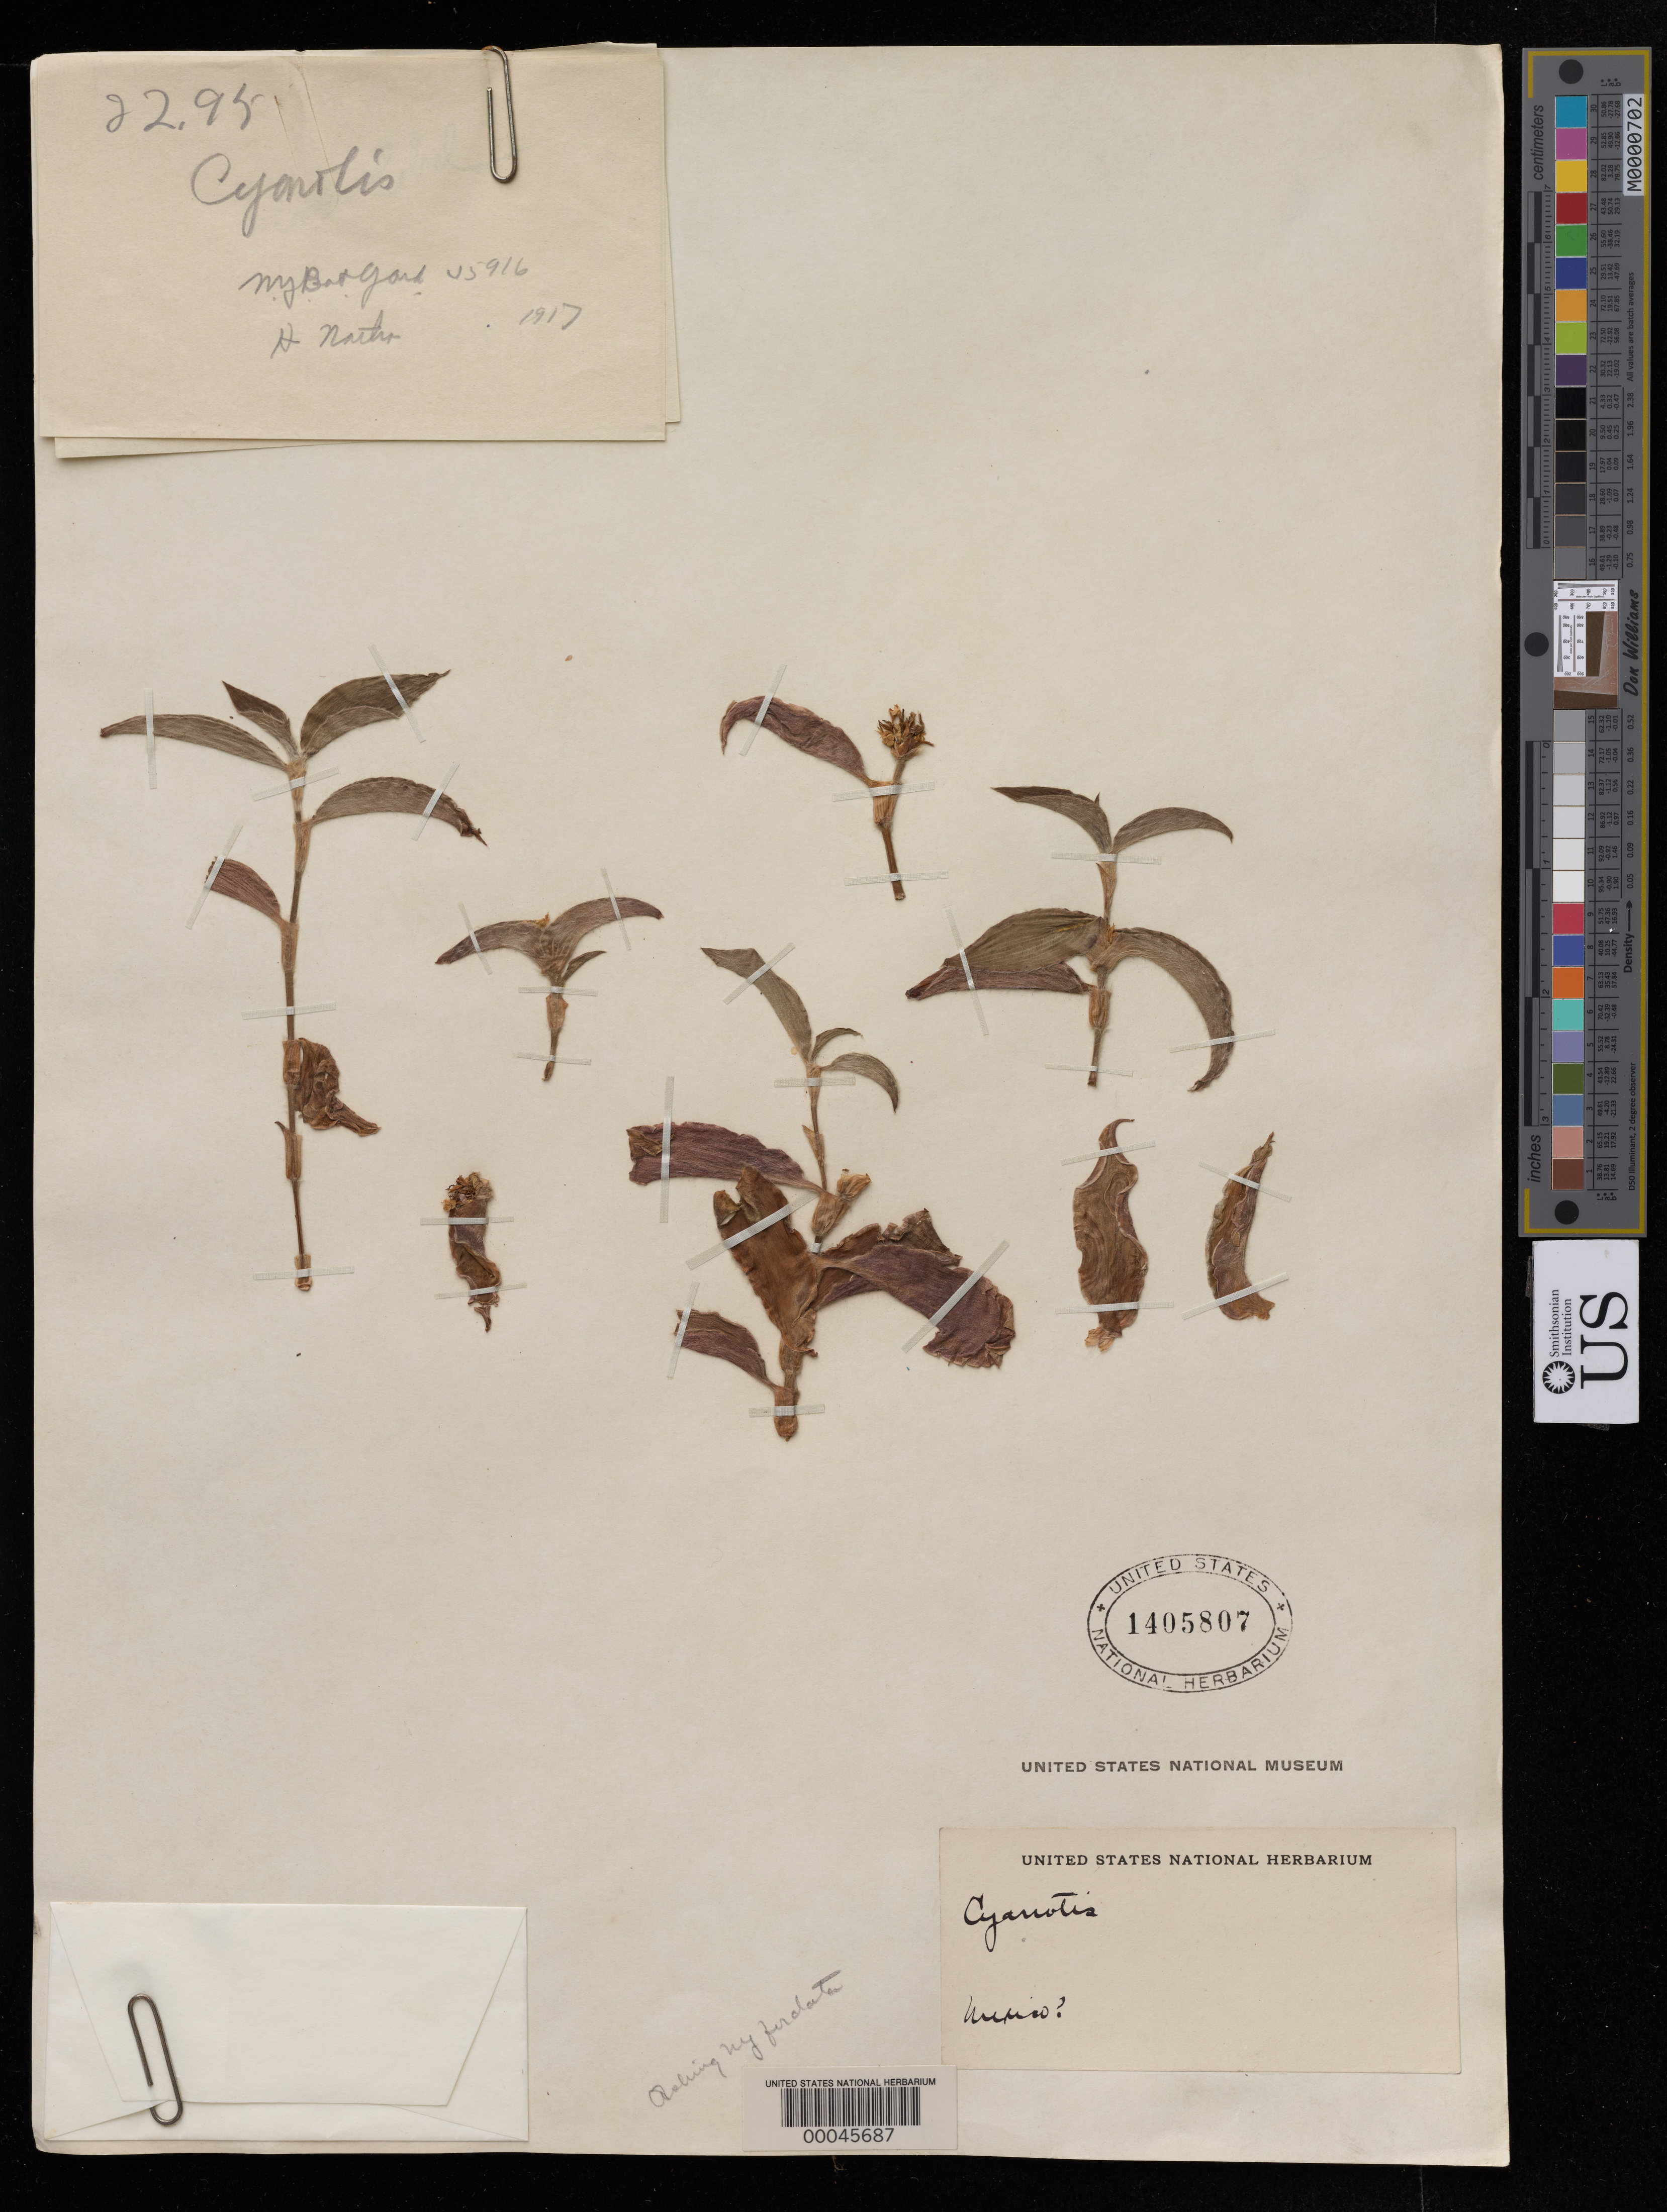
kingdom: Plantae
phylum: Tracheophyta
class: Liliopsida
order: Commelinales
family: Commelinaceae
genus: Tradescantia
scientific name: Tradescantia sp.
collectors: H. Nartha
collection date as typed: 1917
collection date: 1917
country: Mexico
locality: E of Monserrat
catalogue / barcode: US 1405807